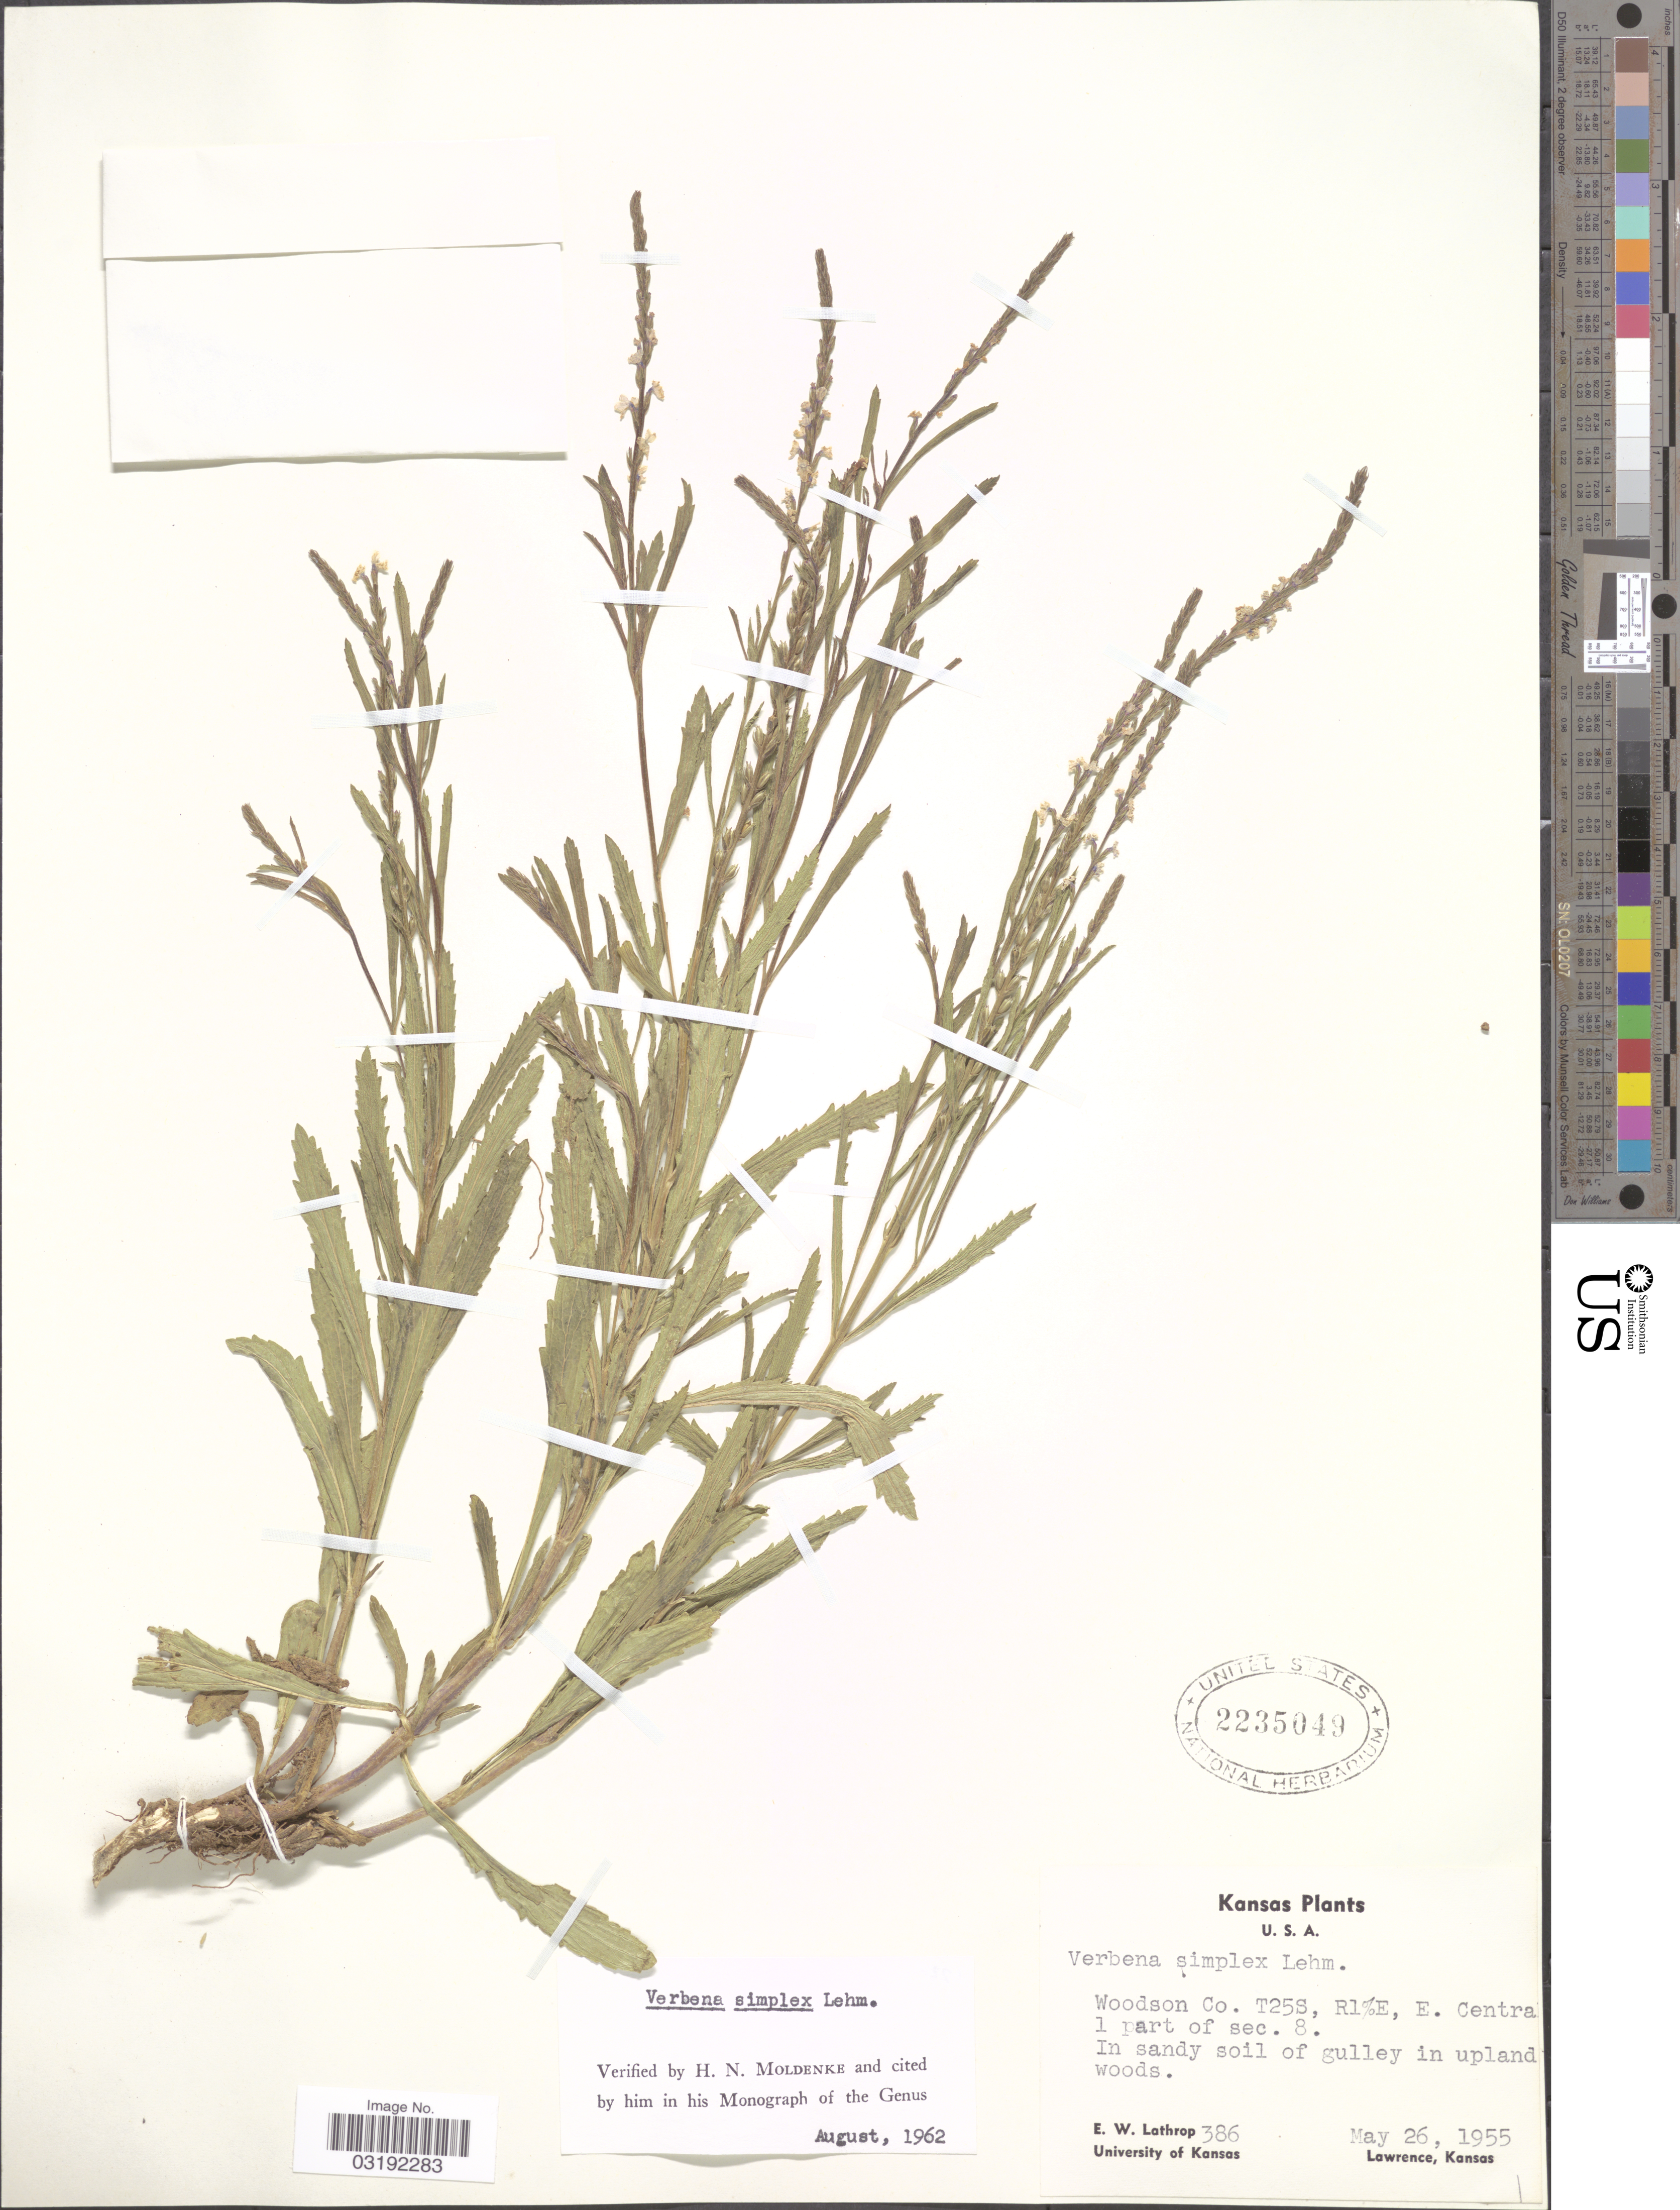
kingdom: Plantae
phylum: Tracheophyta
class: Magnoliopsida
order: Lamiales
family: Verbenaceae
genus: Verbena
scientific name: Verbena simplex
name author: F. Lehm.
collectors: E. W. Lathrop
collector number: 386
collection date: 1955-05-26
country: United States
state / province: Kansas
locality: Woodson Co. T25S, R1%E, E. Central 1 part of sec. 8.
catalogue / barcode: US 2235049